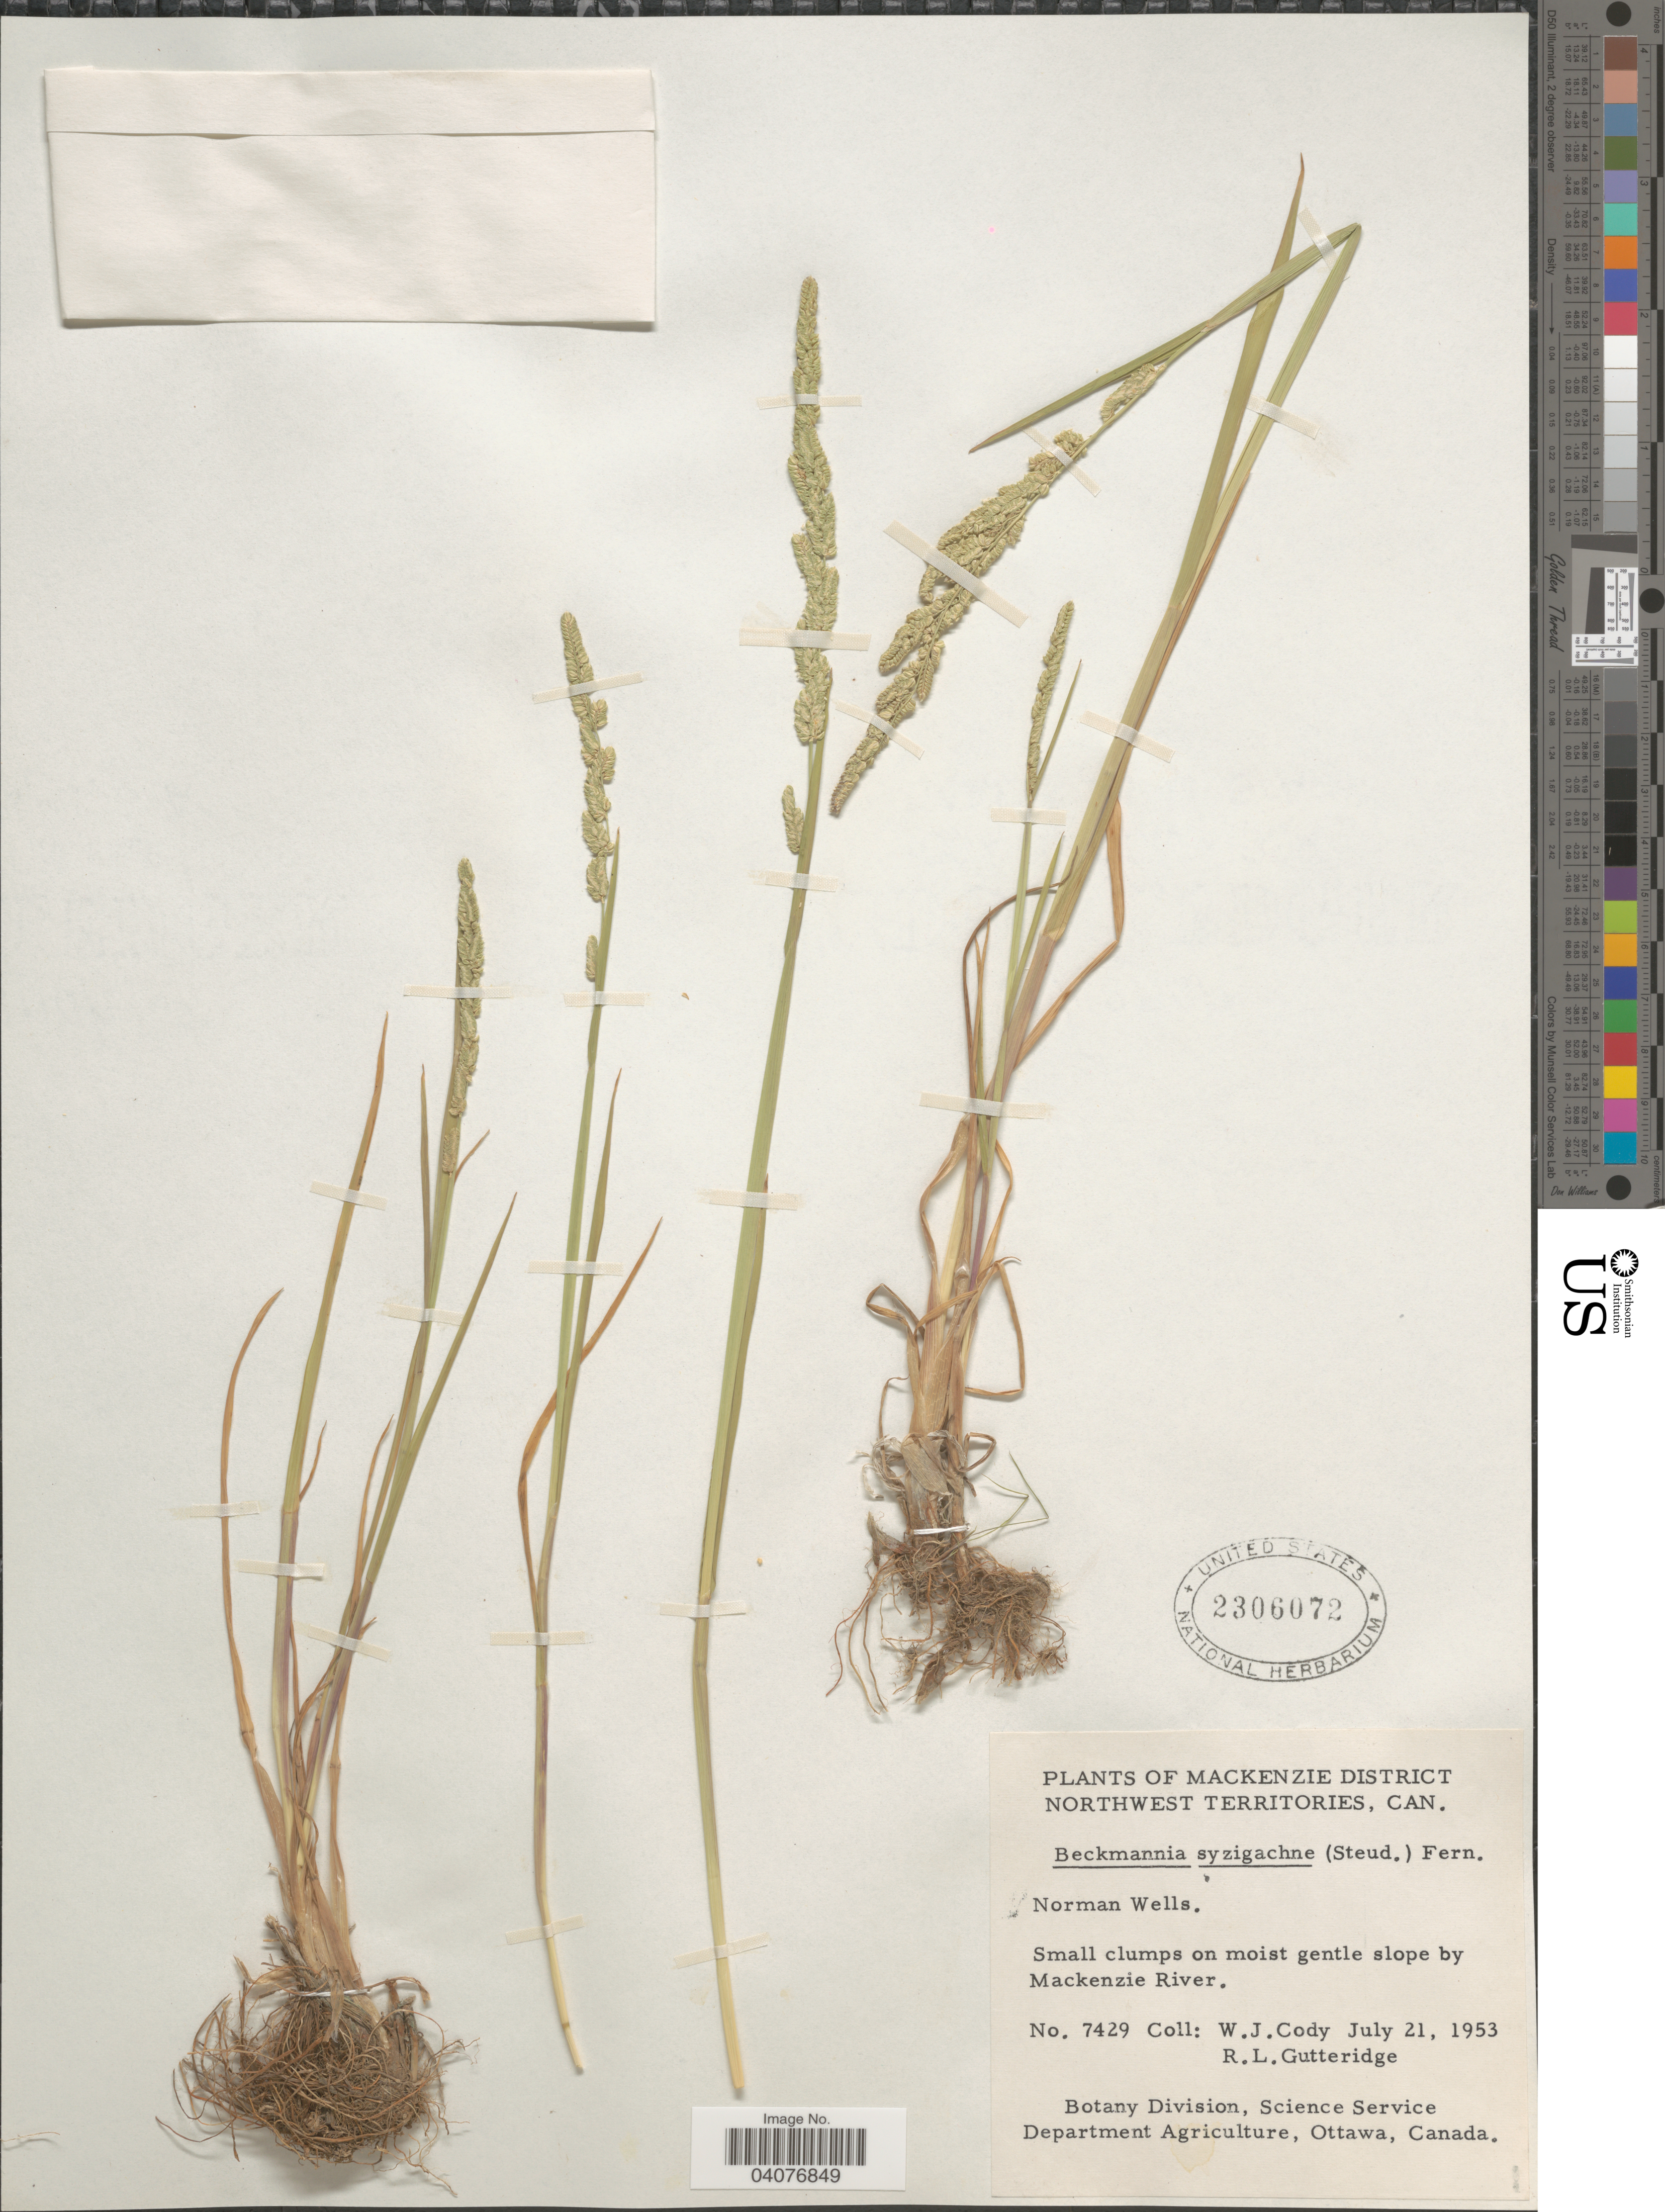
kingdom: Plantae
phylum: Tracheophyta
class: Liliopsida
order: Poales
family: Poaceae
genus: Beckmannia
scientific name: Beckmannia syzigachne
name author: (Steud.) Fernald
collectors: W. Cody & R. Gutteridge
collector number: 7429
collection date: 1953-07-21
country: Canada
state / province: Northwest Territories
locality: Mackenzie District. Norman Wells. On moist gentle slope by Mackenzie River.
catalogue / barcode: US 2306072